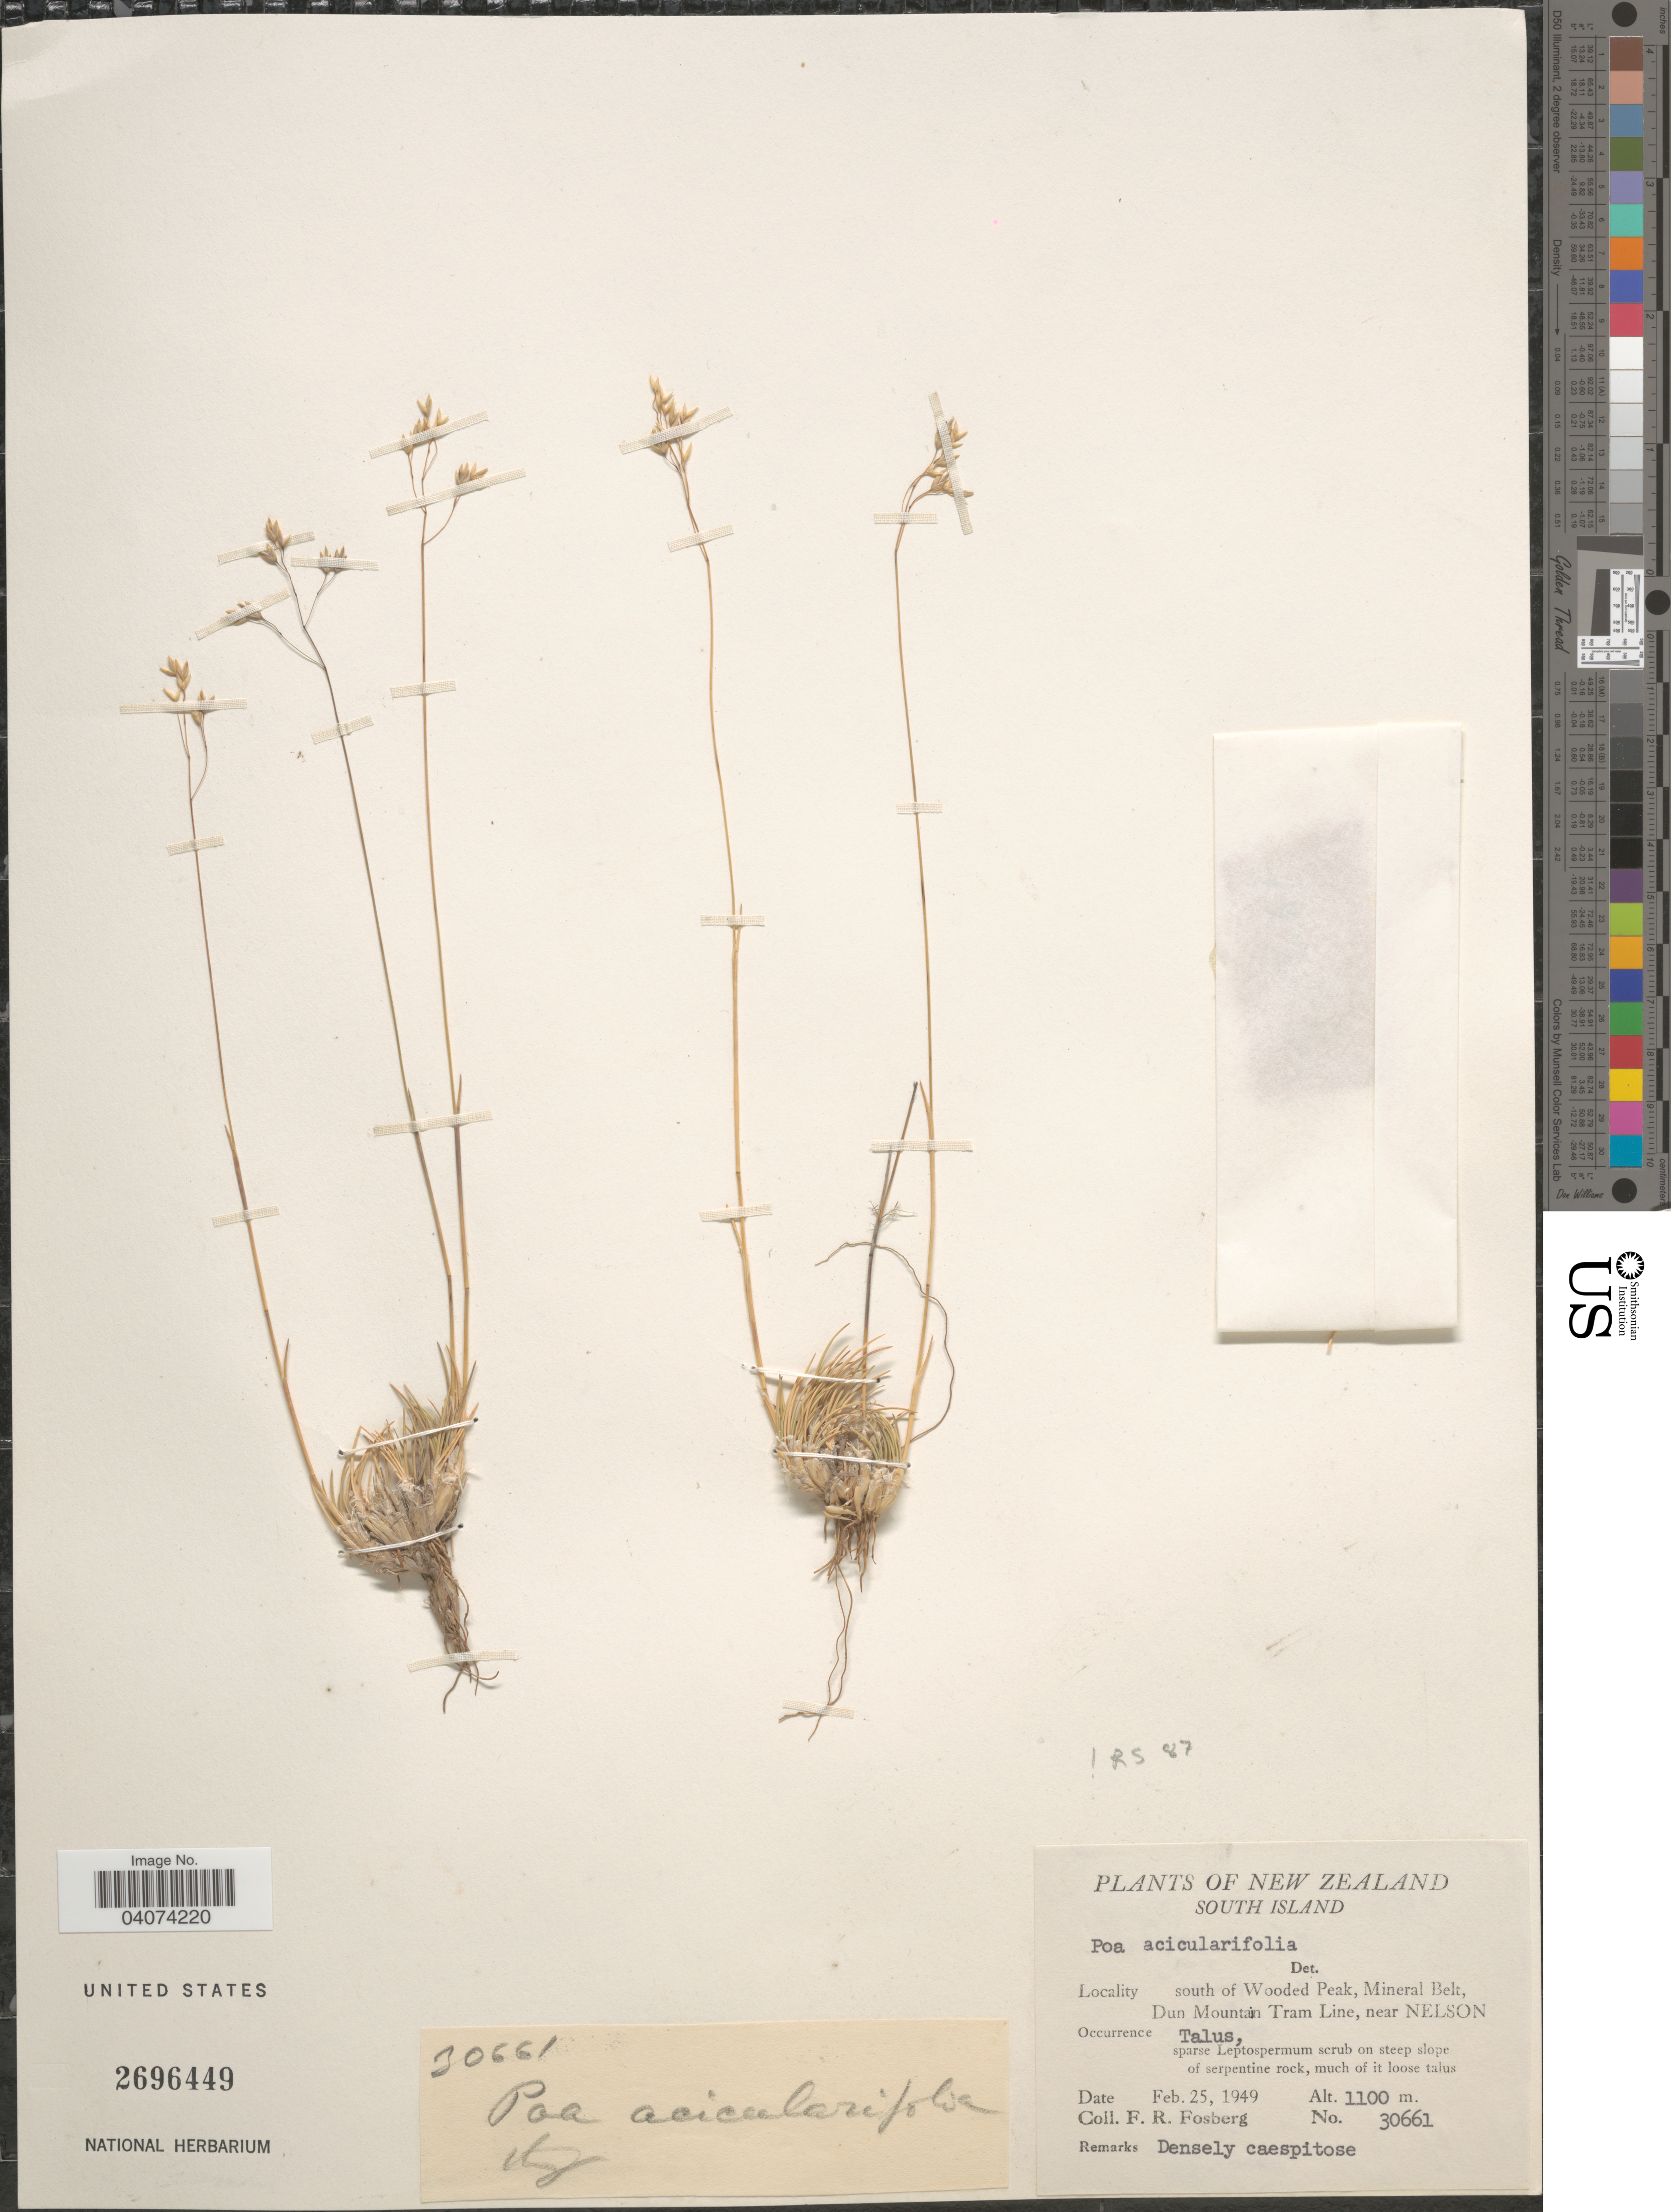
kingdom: Plantae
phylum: Tracheophyta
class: Liliopsida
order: Poales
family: Poaceae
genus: Poa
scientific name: Poa acicularifolia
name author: Buchanan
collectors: F. R. Fosberg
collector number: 30661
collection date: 1949-02-25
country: New Zealand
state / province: Nelson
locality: South Island. South of Wooded Peak, Mineral Belt, Dun Mountain Tram Line, near Nelson.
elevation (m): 1100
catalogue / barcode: US 2696449